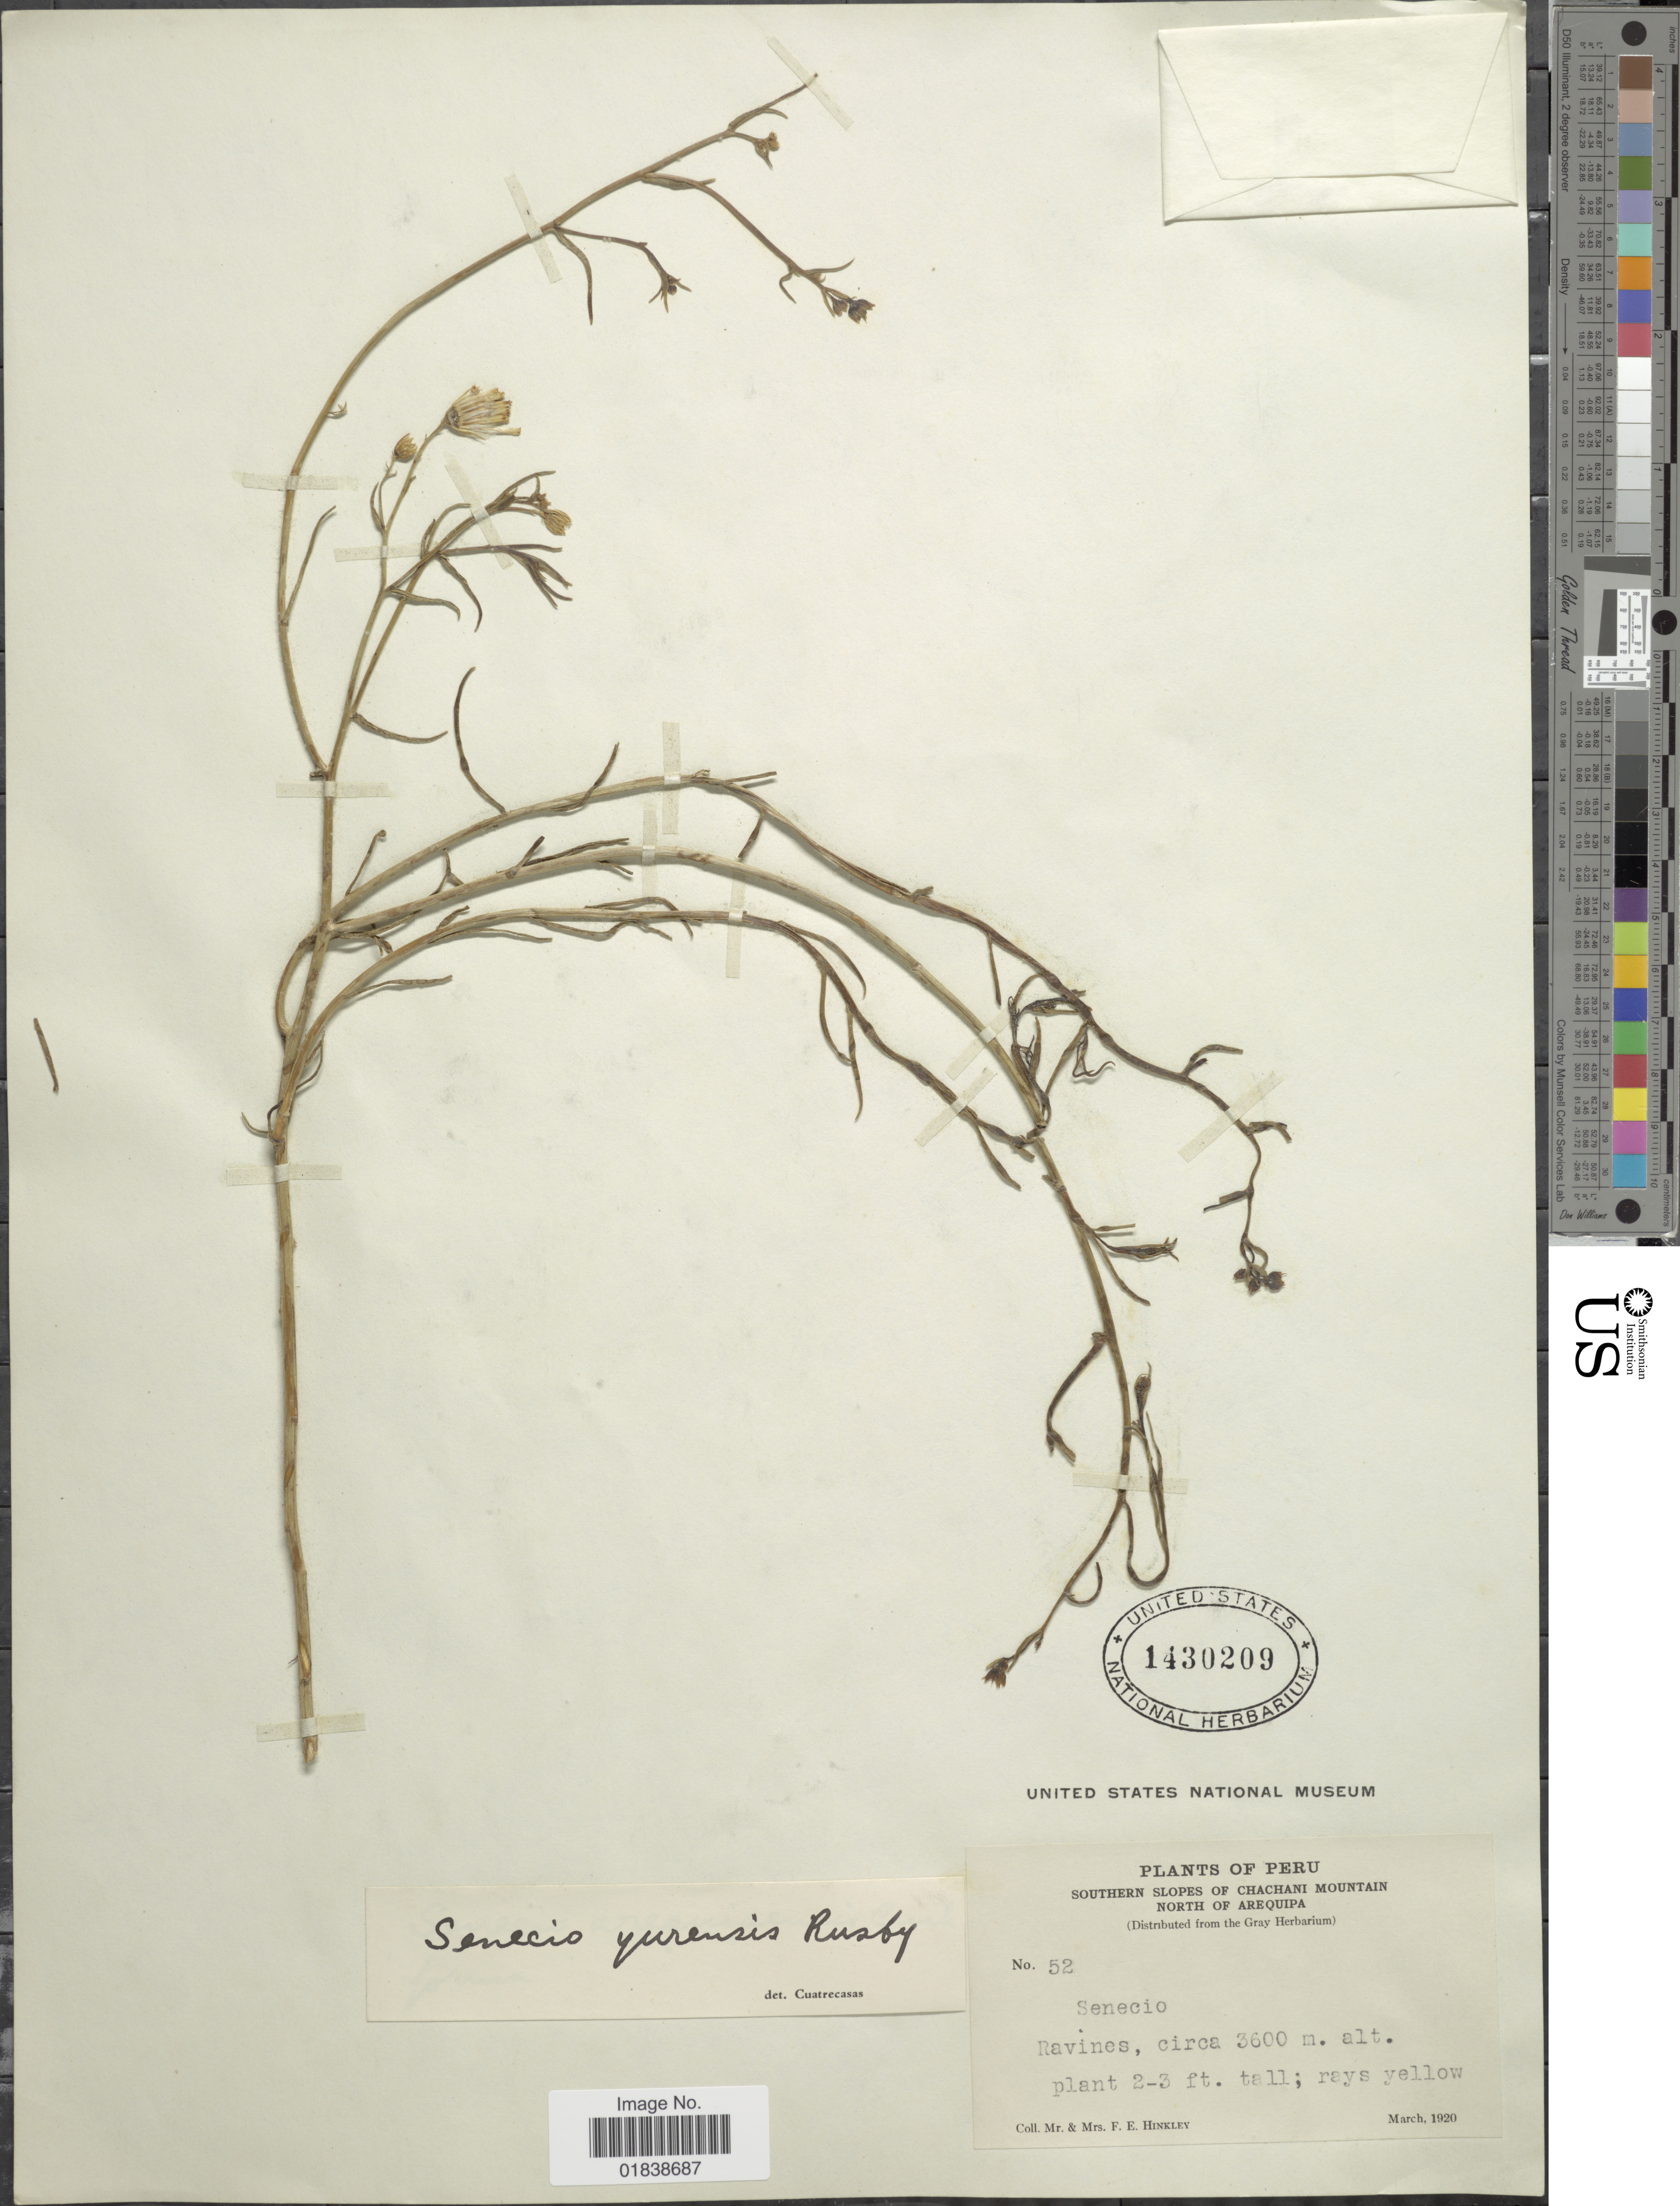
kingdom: Plantae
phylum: Tracheophyta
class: Magnoliopsida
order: Asterales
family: Asteraceae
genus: Senecio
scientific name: Senecio yurensis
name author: Rusby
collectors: F. Hinkley & F. Hinkley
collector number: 52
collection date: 1920-03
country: Peru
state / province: Arequipa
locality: Southern slopes of Chachani Mountain, North of Arequipa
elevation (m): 3600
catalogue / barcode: US 1430209